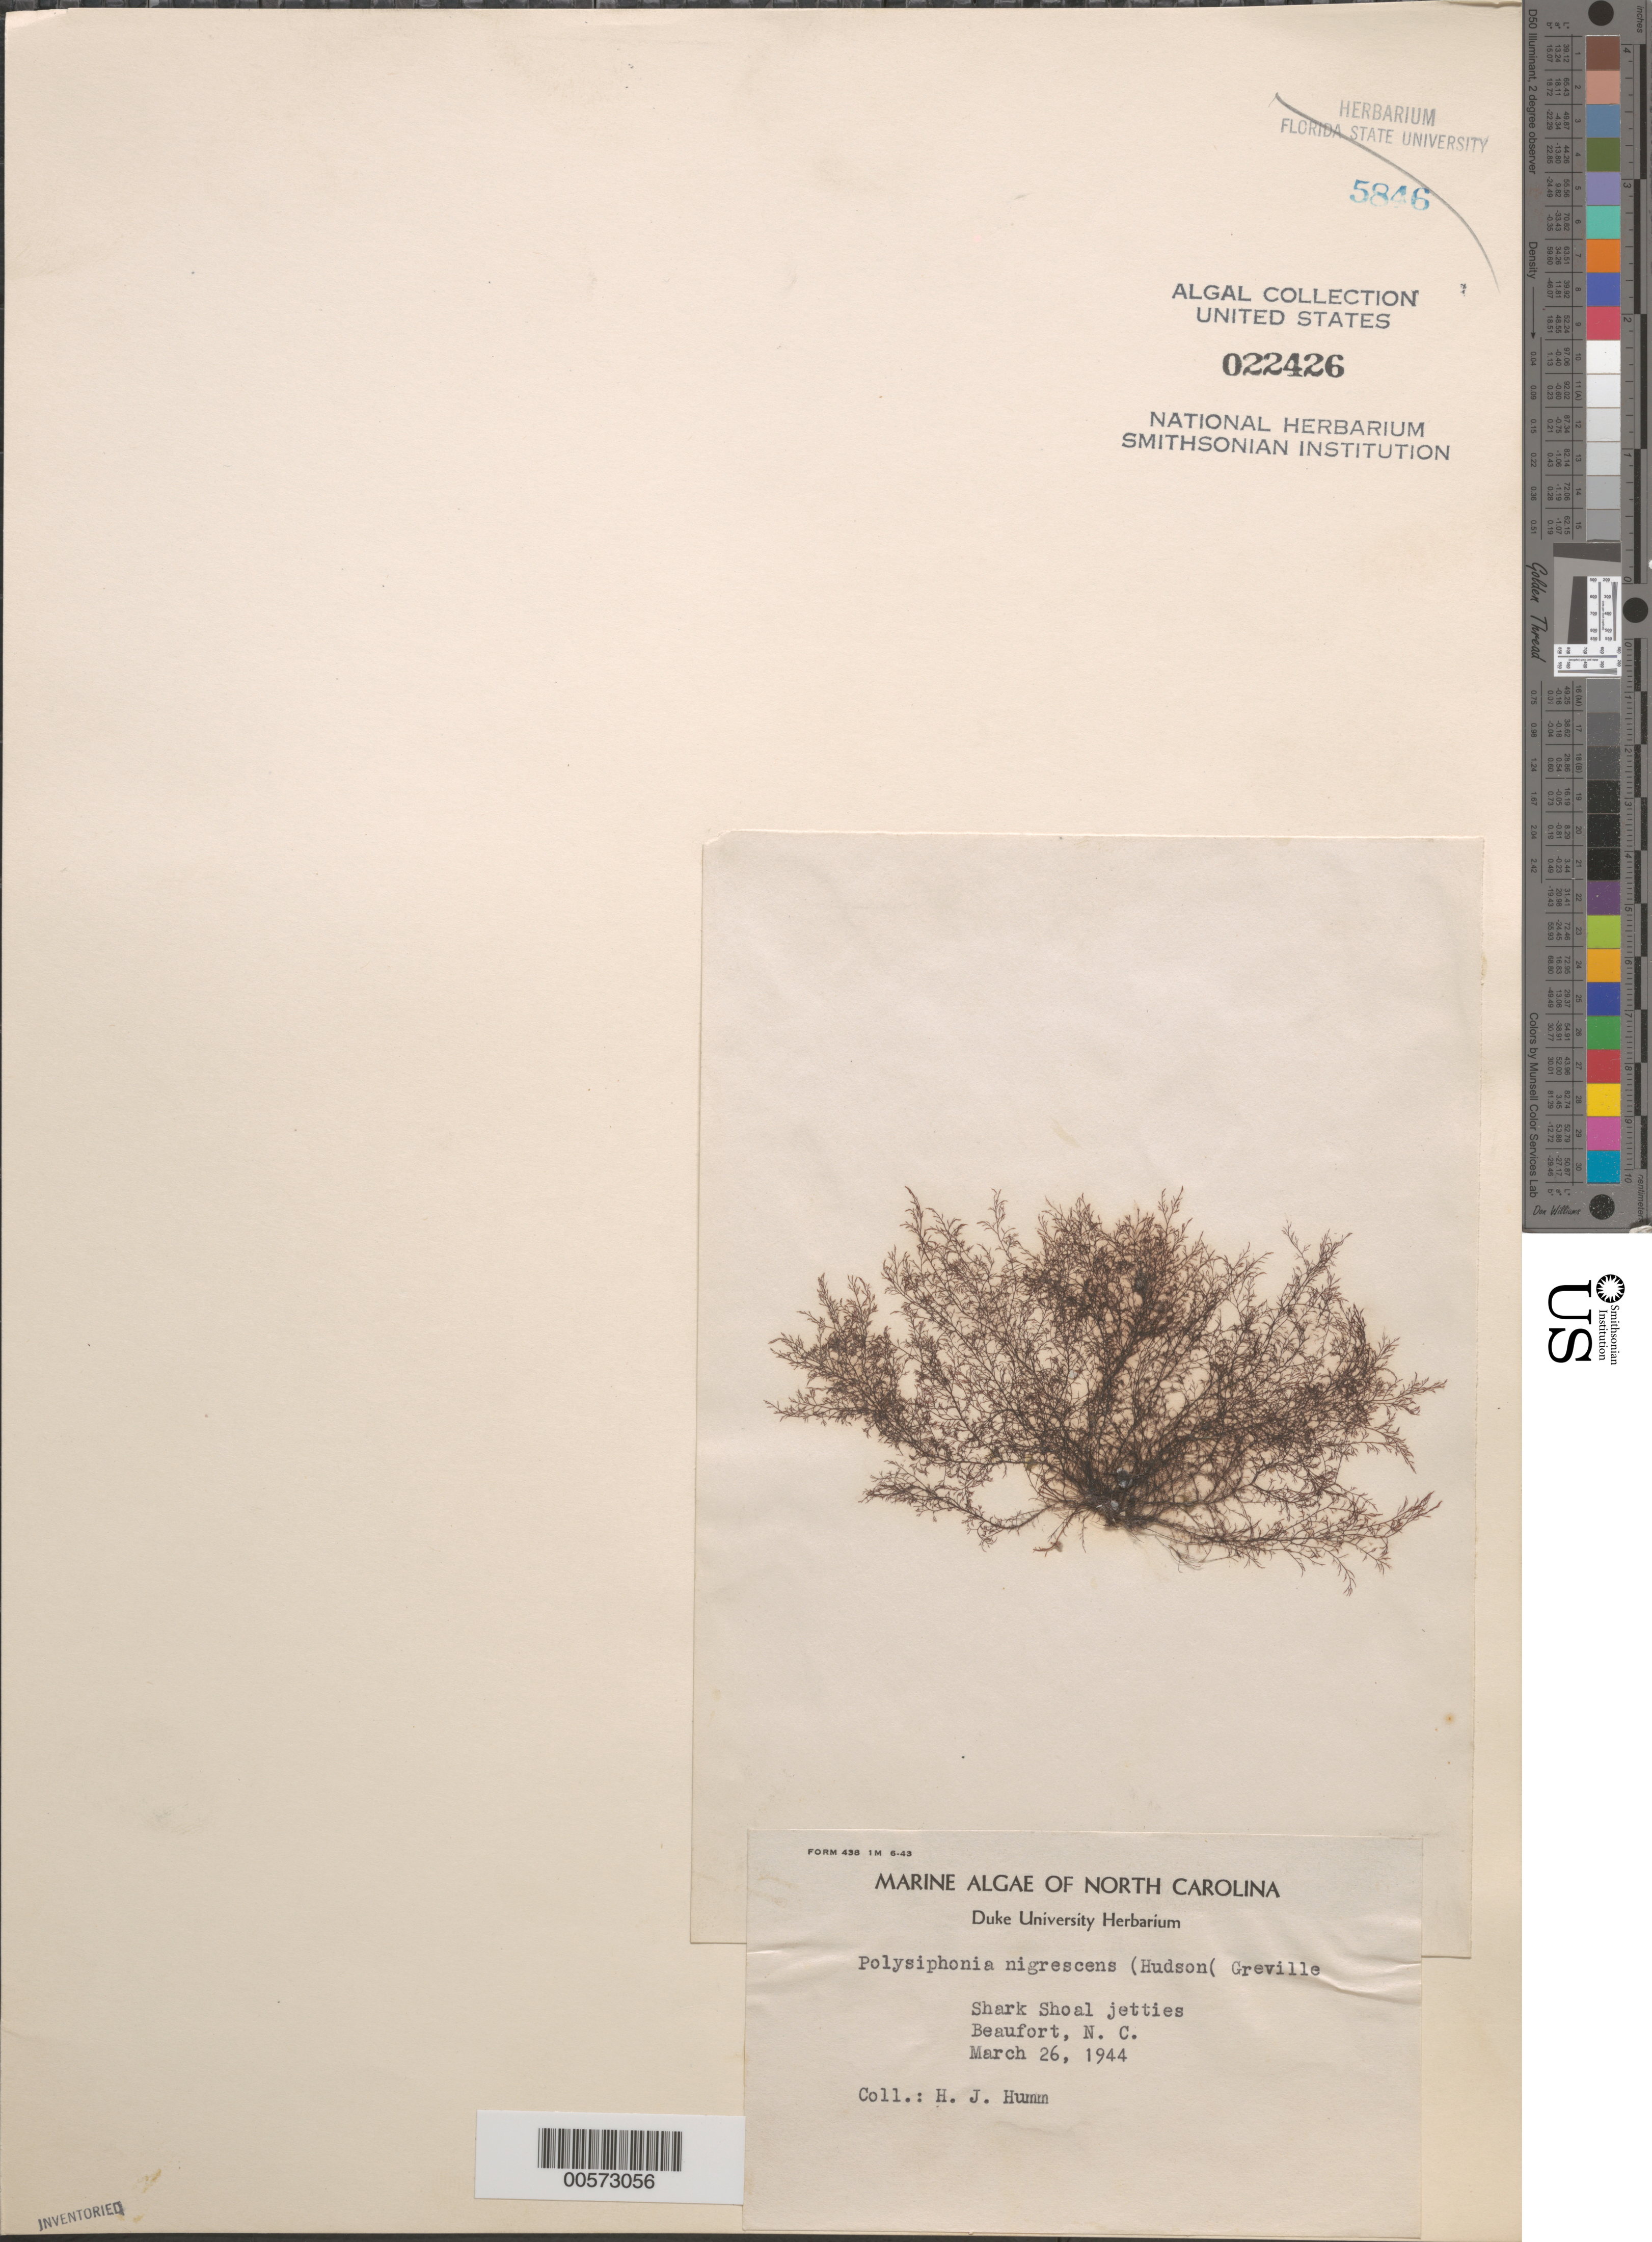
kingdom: Plantae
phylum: Rhodophyta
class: Florideophyceae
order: Ceramiales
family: Rhodomelaceae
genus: Vertebrata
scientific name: Vertebrata fucoides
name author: (Hudson) Kuntze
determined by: Algae name updating Project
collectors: H. J. Humm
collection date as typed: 26 Mar 1944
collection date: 1944-03-26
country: United States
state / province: North Carolina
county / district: Carteret County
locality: Beaufort, Shark Shoal jetties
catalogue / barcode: US 22426